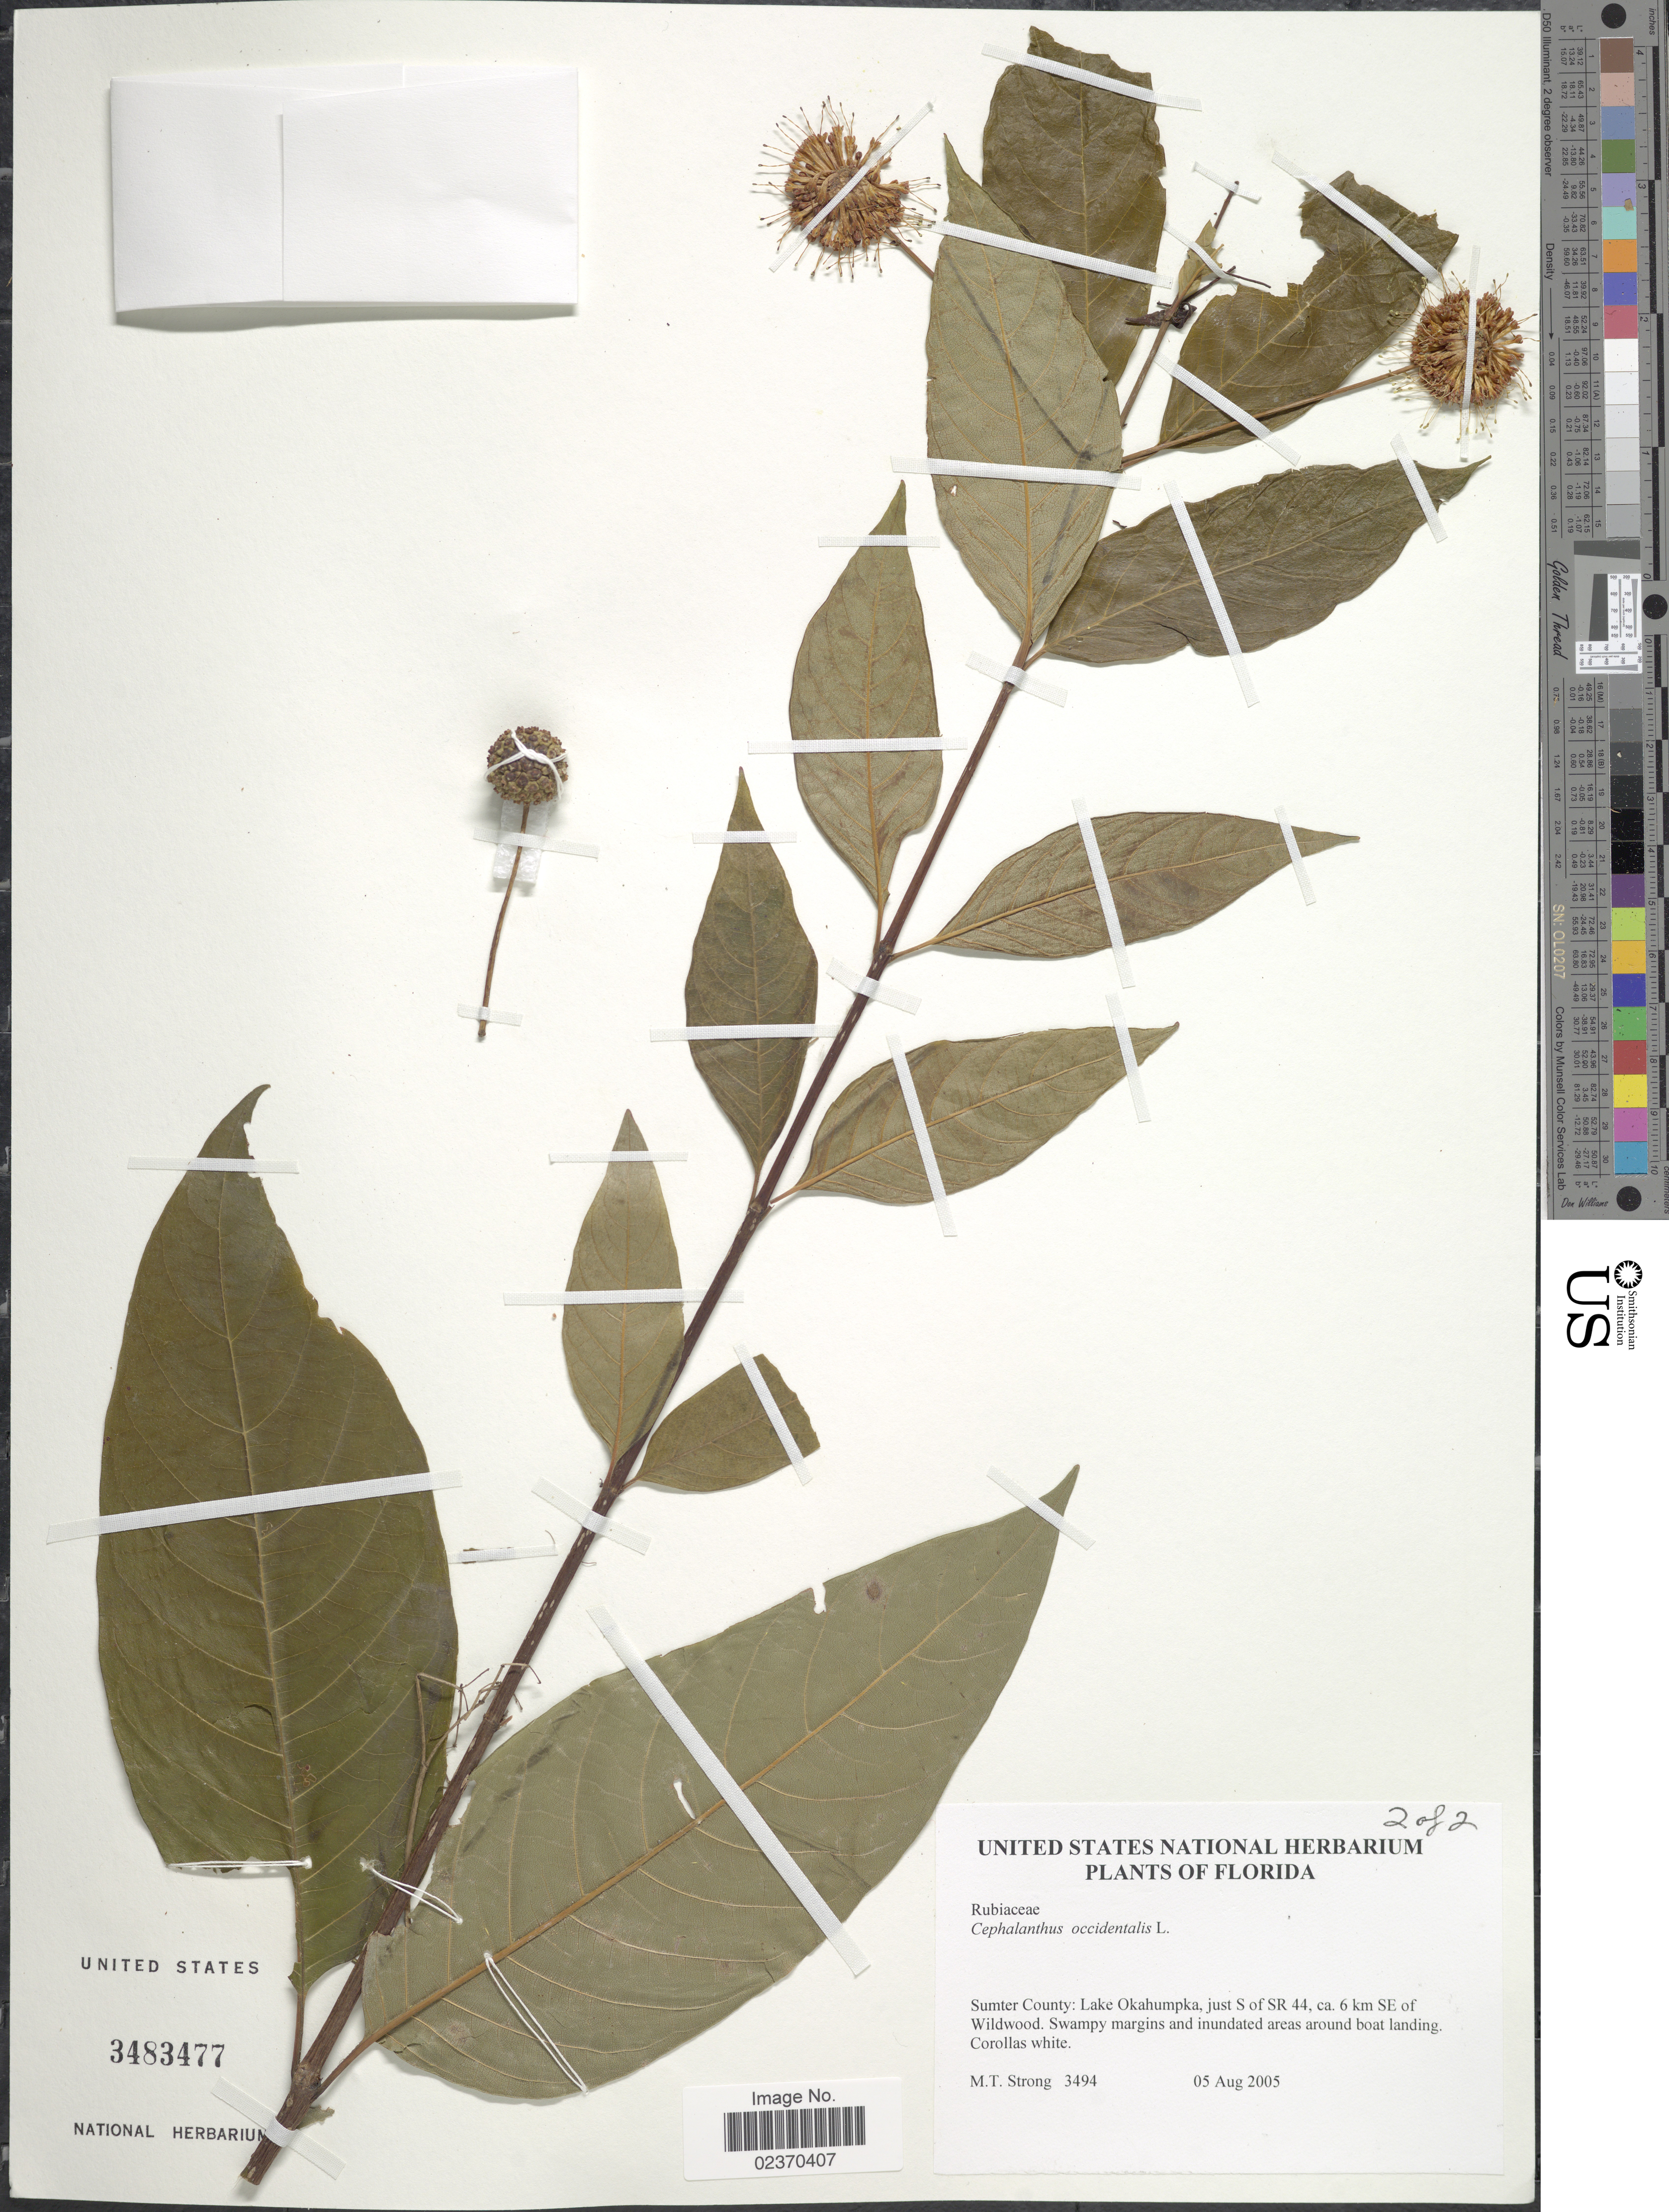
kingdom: Plantae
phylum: Tracheophyta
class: Magnoliopsida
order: Gentianales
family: Rubiaceae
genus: Cephalanthus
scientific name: Cephalanthus occidentalis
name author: L.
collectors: M. T. Strong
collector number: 3494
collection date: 2005-08-05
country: United States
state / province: Florida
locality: Sumter County: Lake Okahumpka, just S of SR 44, ca. 6 km SE of Wildwood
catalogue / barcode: US 3483477